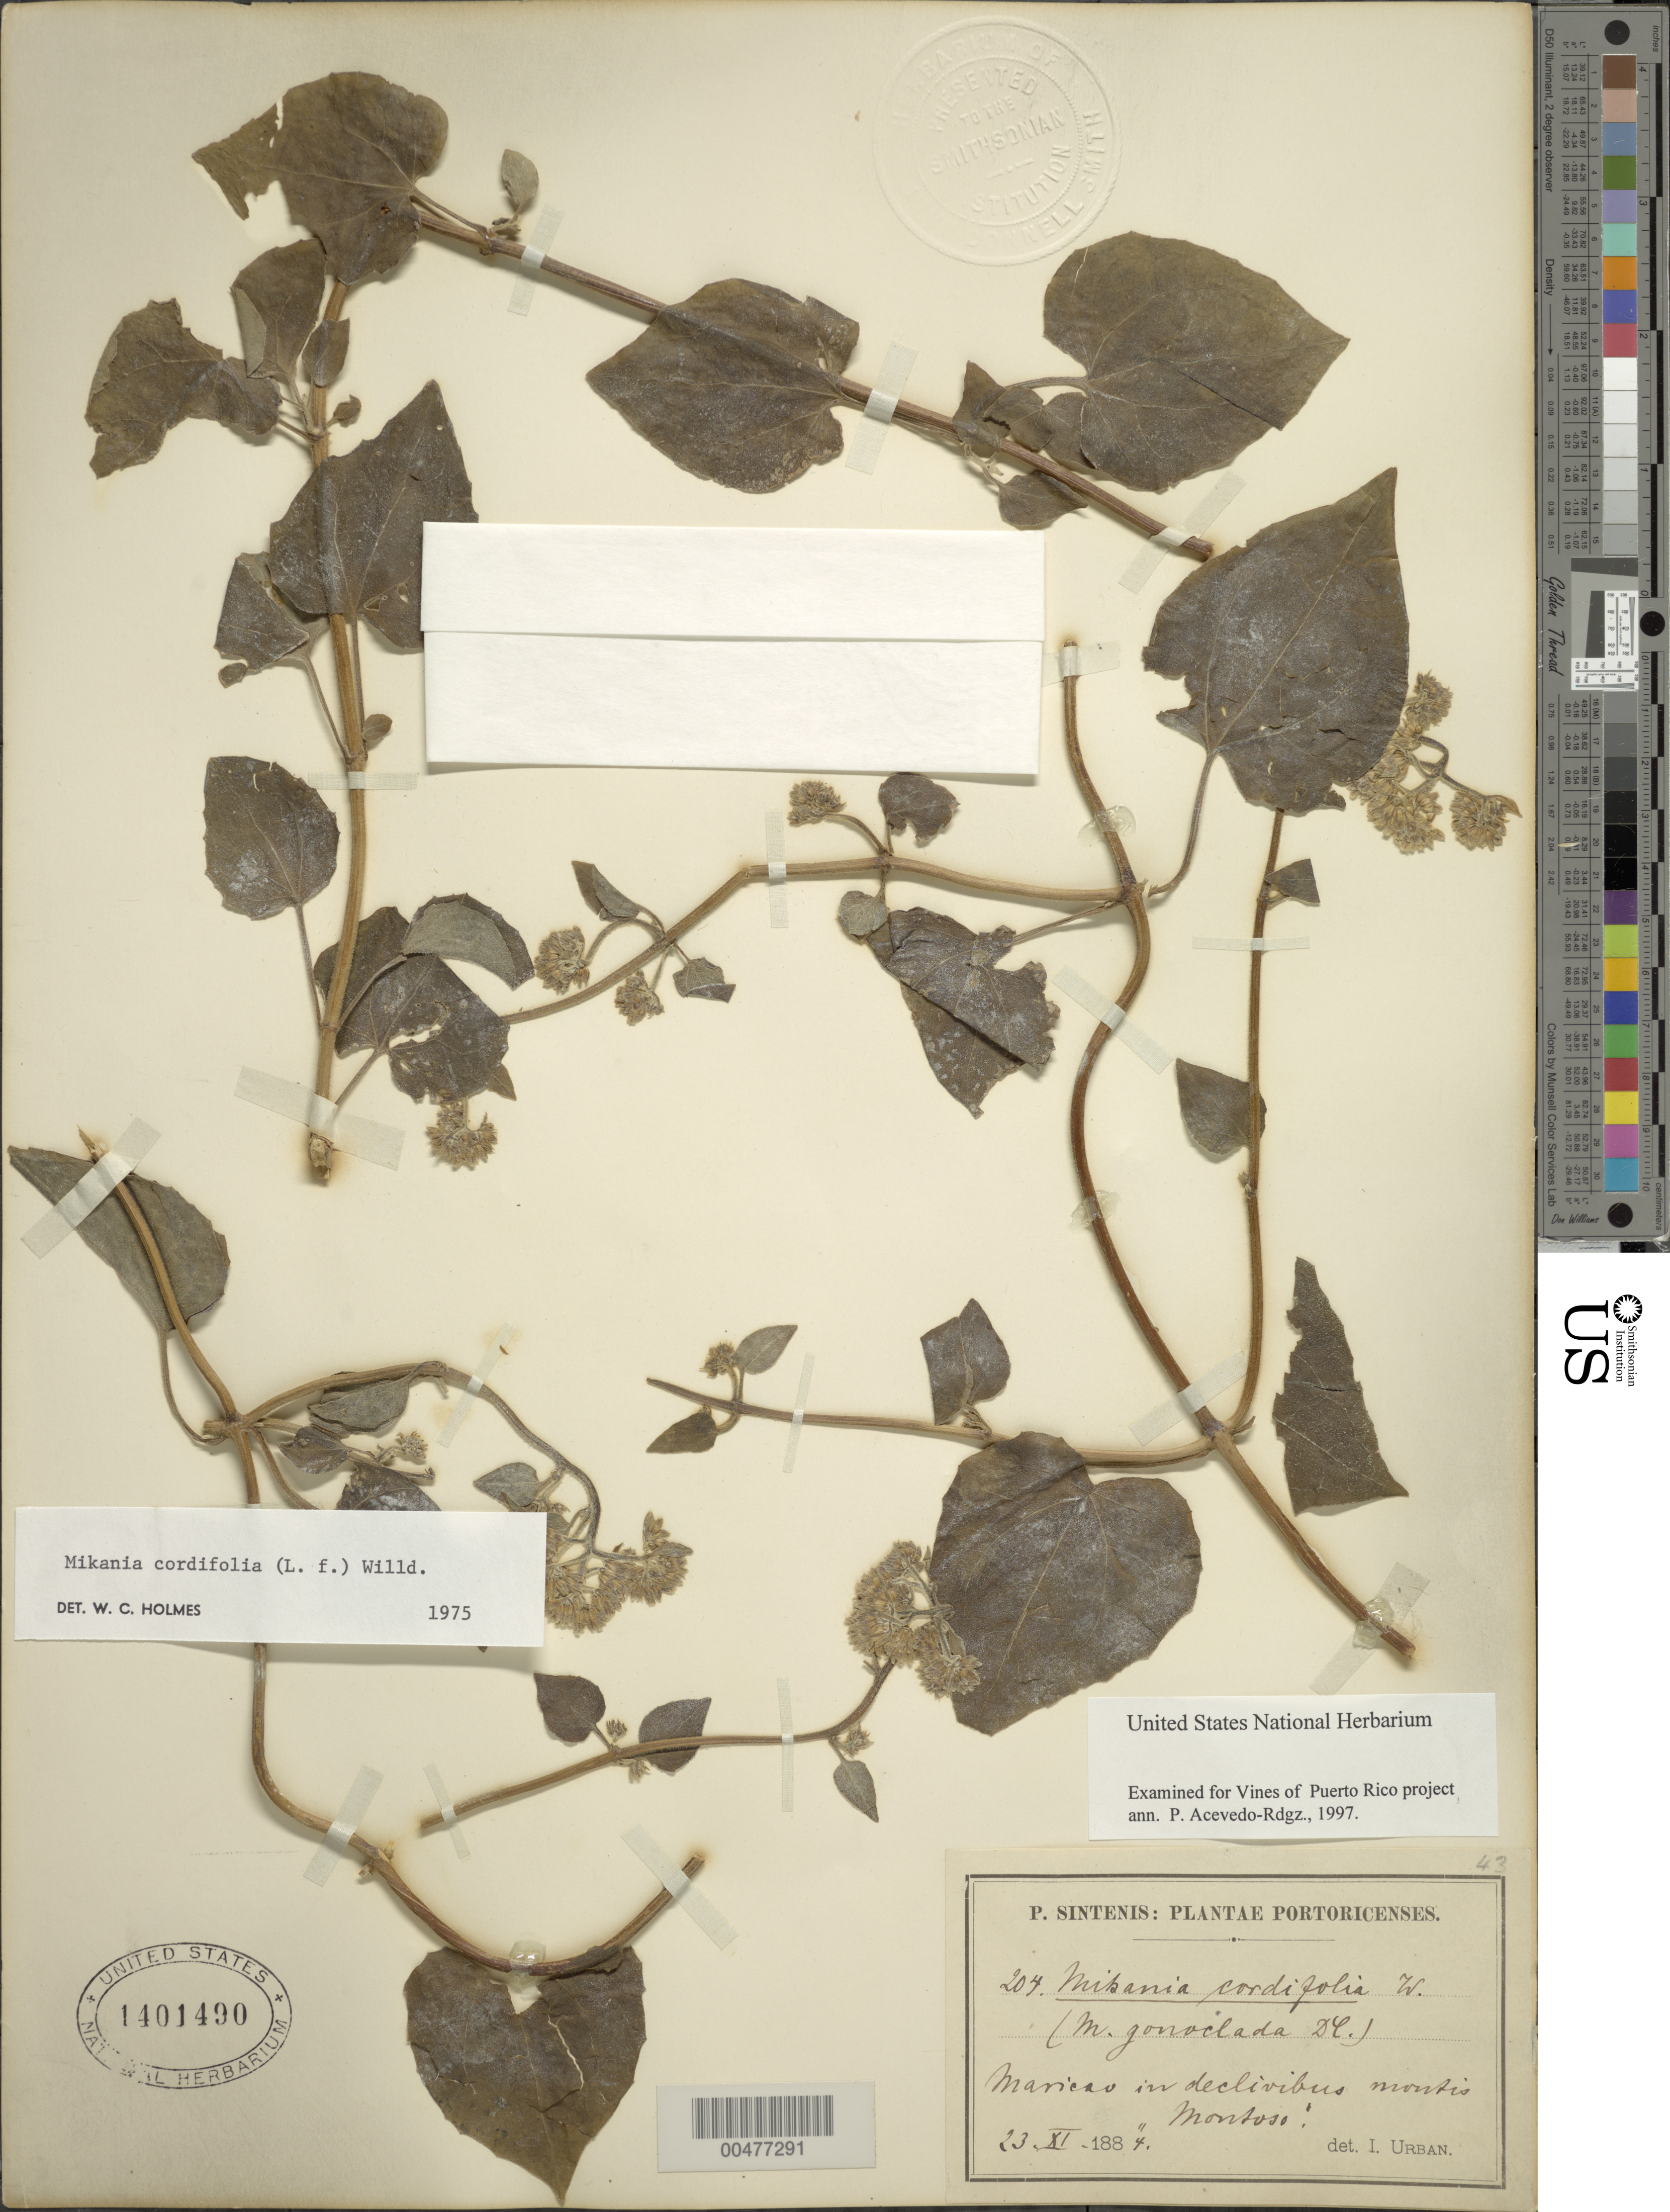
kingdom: Plantae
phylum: Tracheophyta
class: Magnoliopsida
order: Asterales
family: Asteraceae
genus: Mikania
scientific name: Mikania cordifolia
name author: Kunth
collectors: P. Sintenis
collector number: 204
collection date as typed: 23 Nov 1884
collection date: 1884-11-23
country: Puerto Rico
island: Greater Antilles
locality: Maricao. In declivibus montis Montoso.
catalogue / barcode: US 1401490